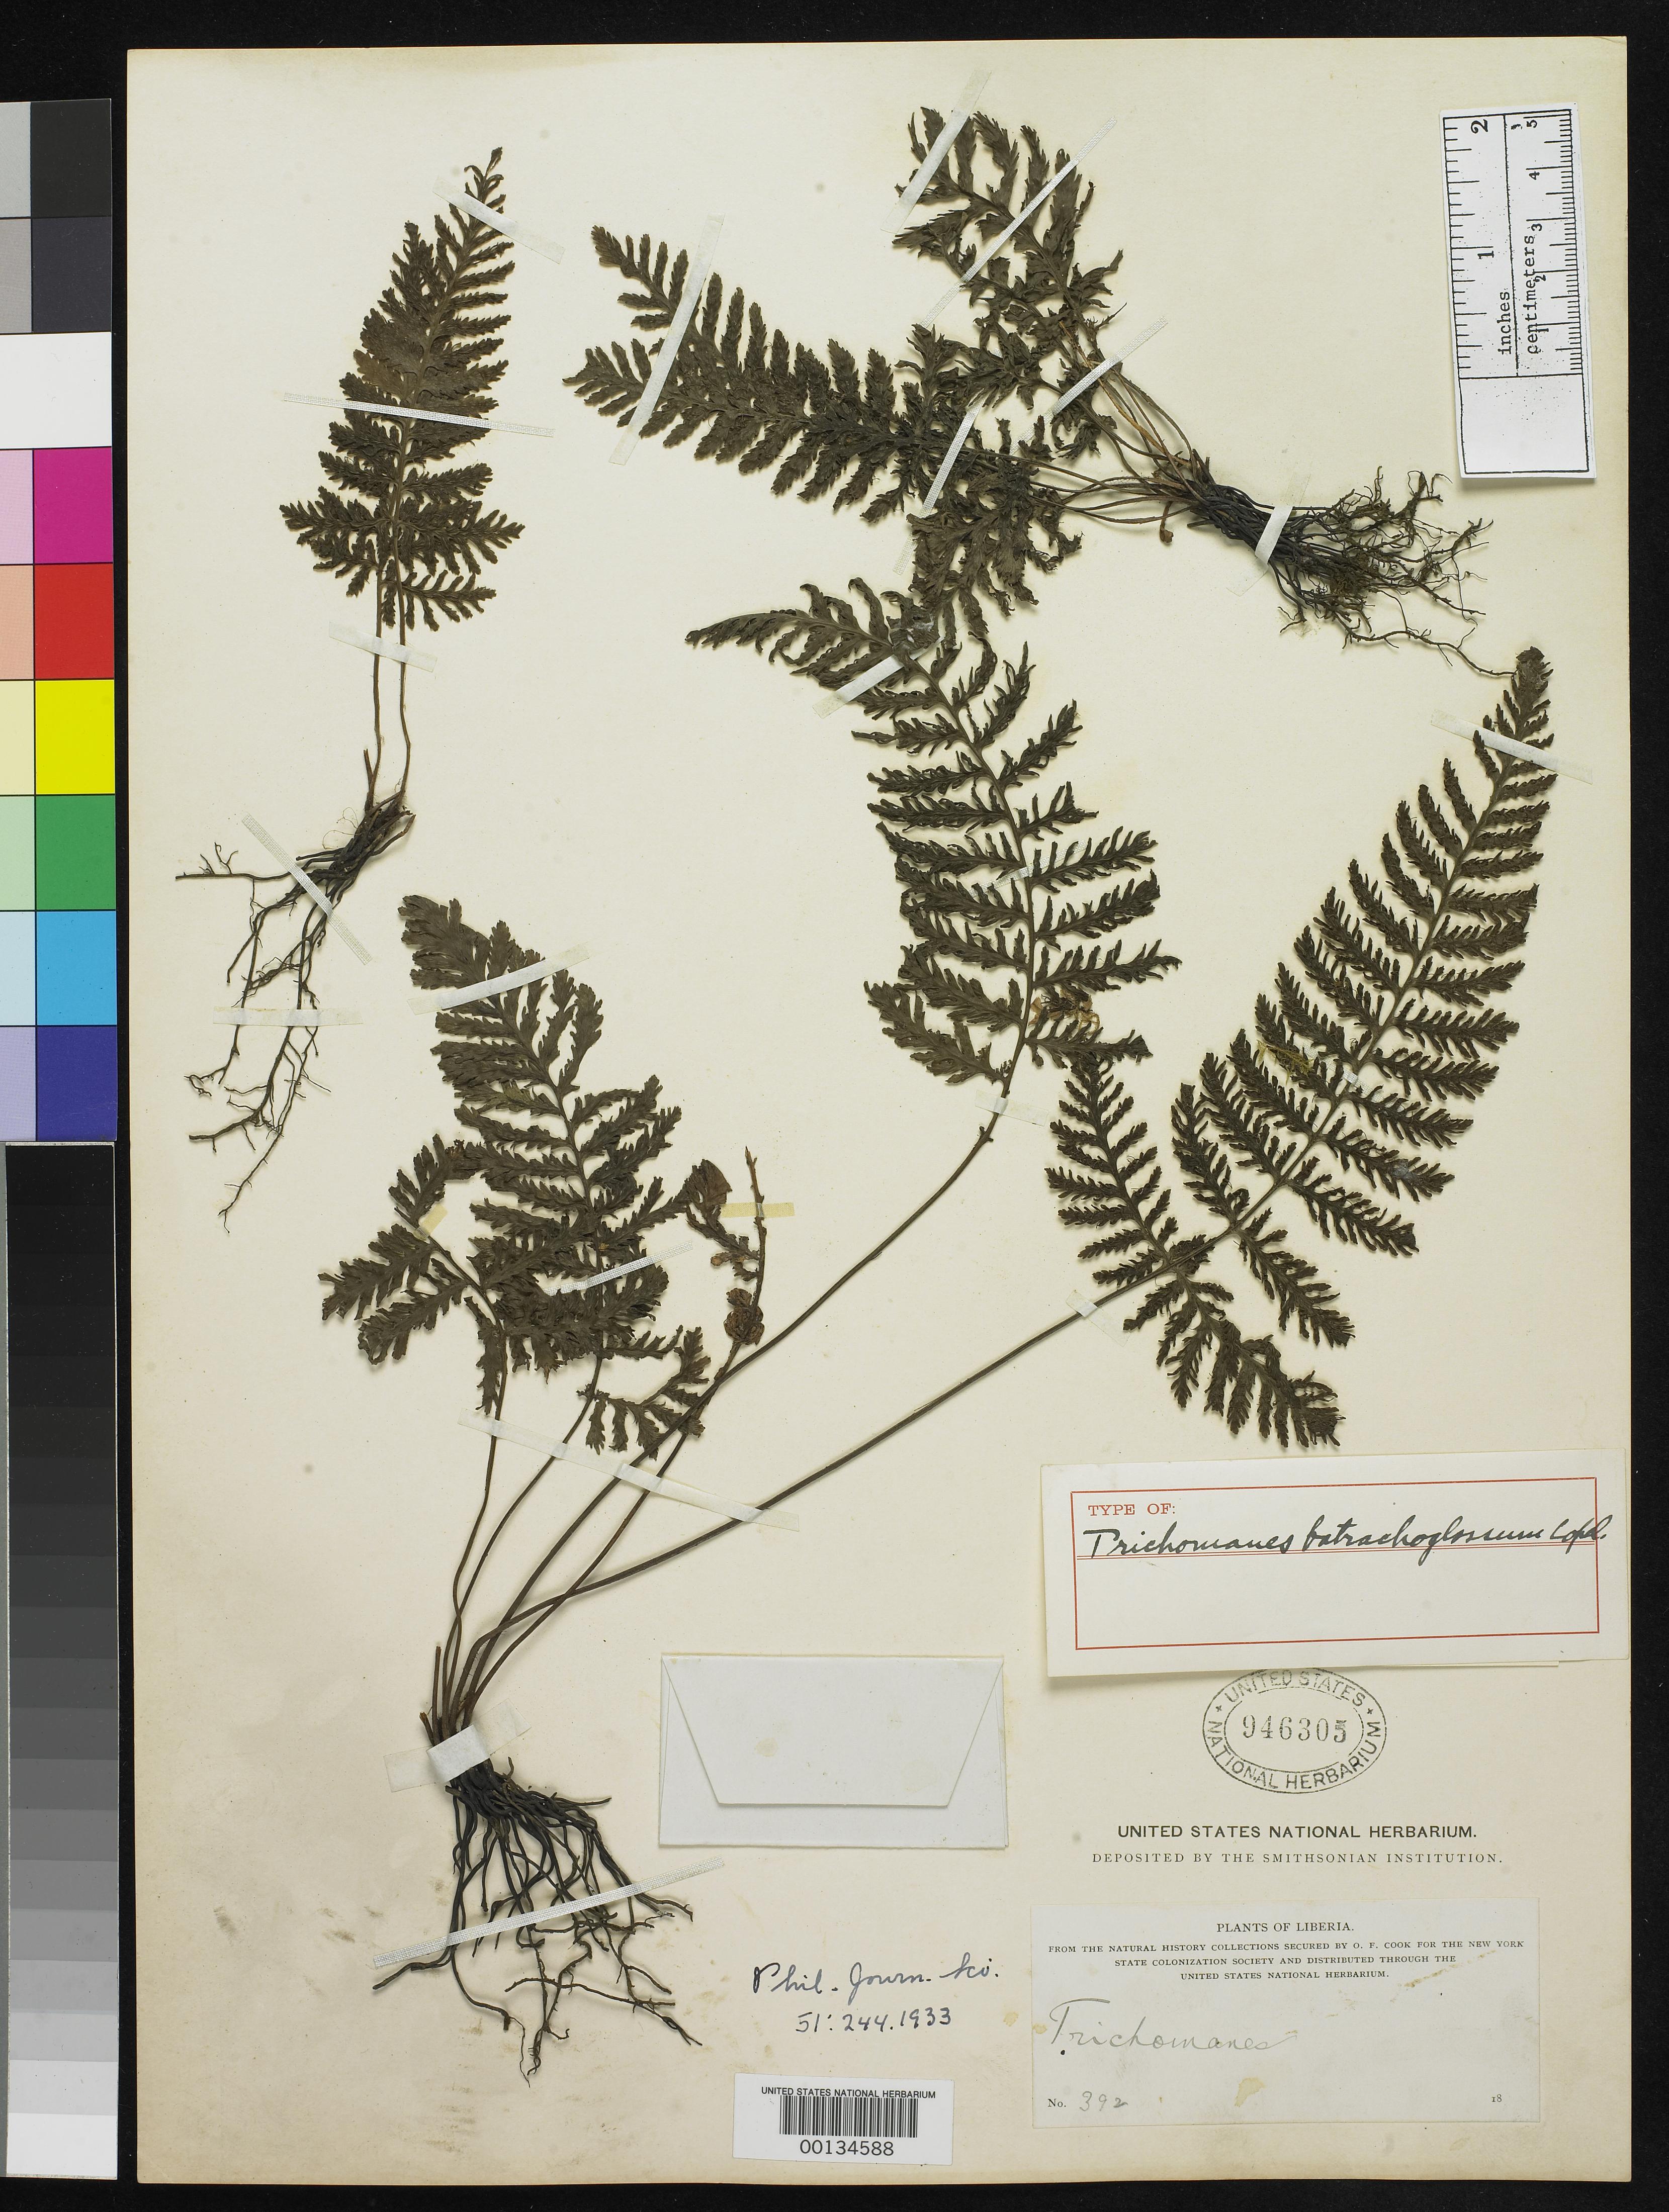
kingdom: Plantae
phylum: Tracheophyta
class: Polypodiopsida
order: Hymenophyllales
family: Hymenophyllaceae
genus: Trichomanes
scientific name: Trichomanes batrachoglossum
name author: Copel.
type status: Holotype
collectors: O. F. Cook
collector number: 392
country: Liberia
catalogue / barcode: US 946305